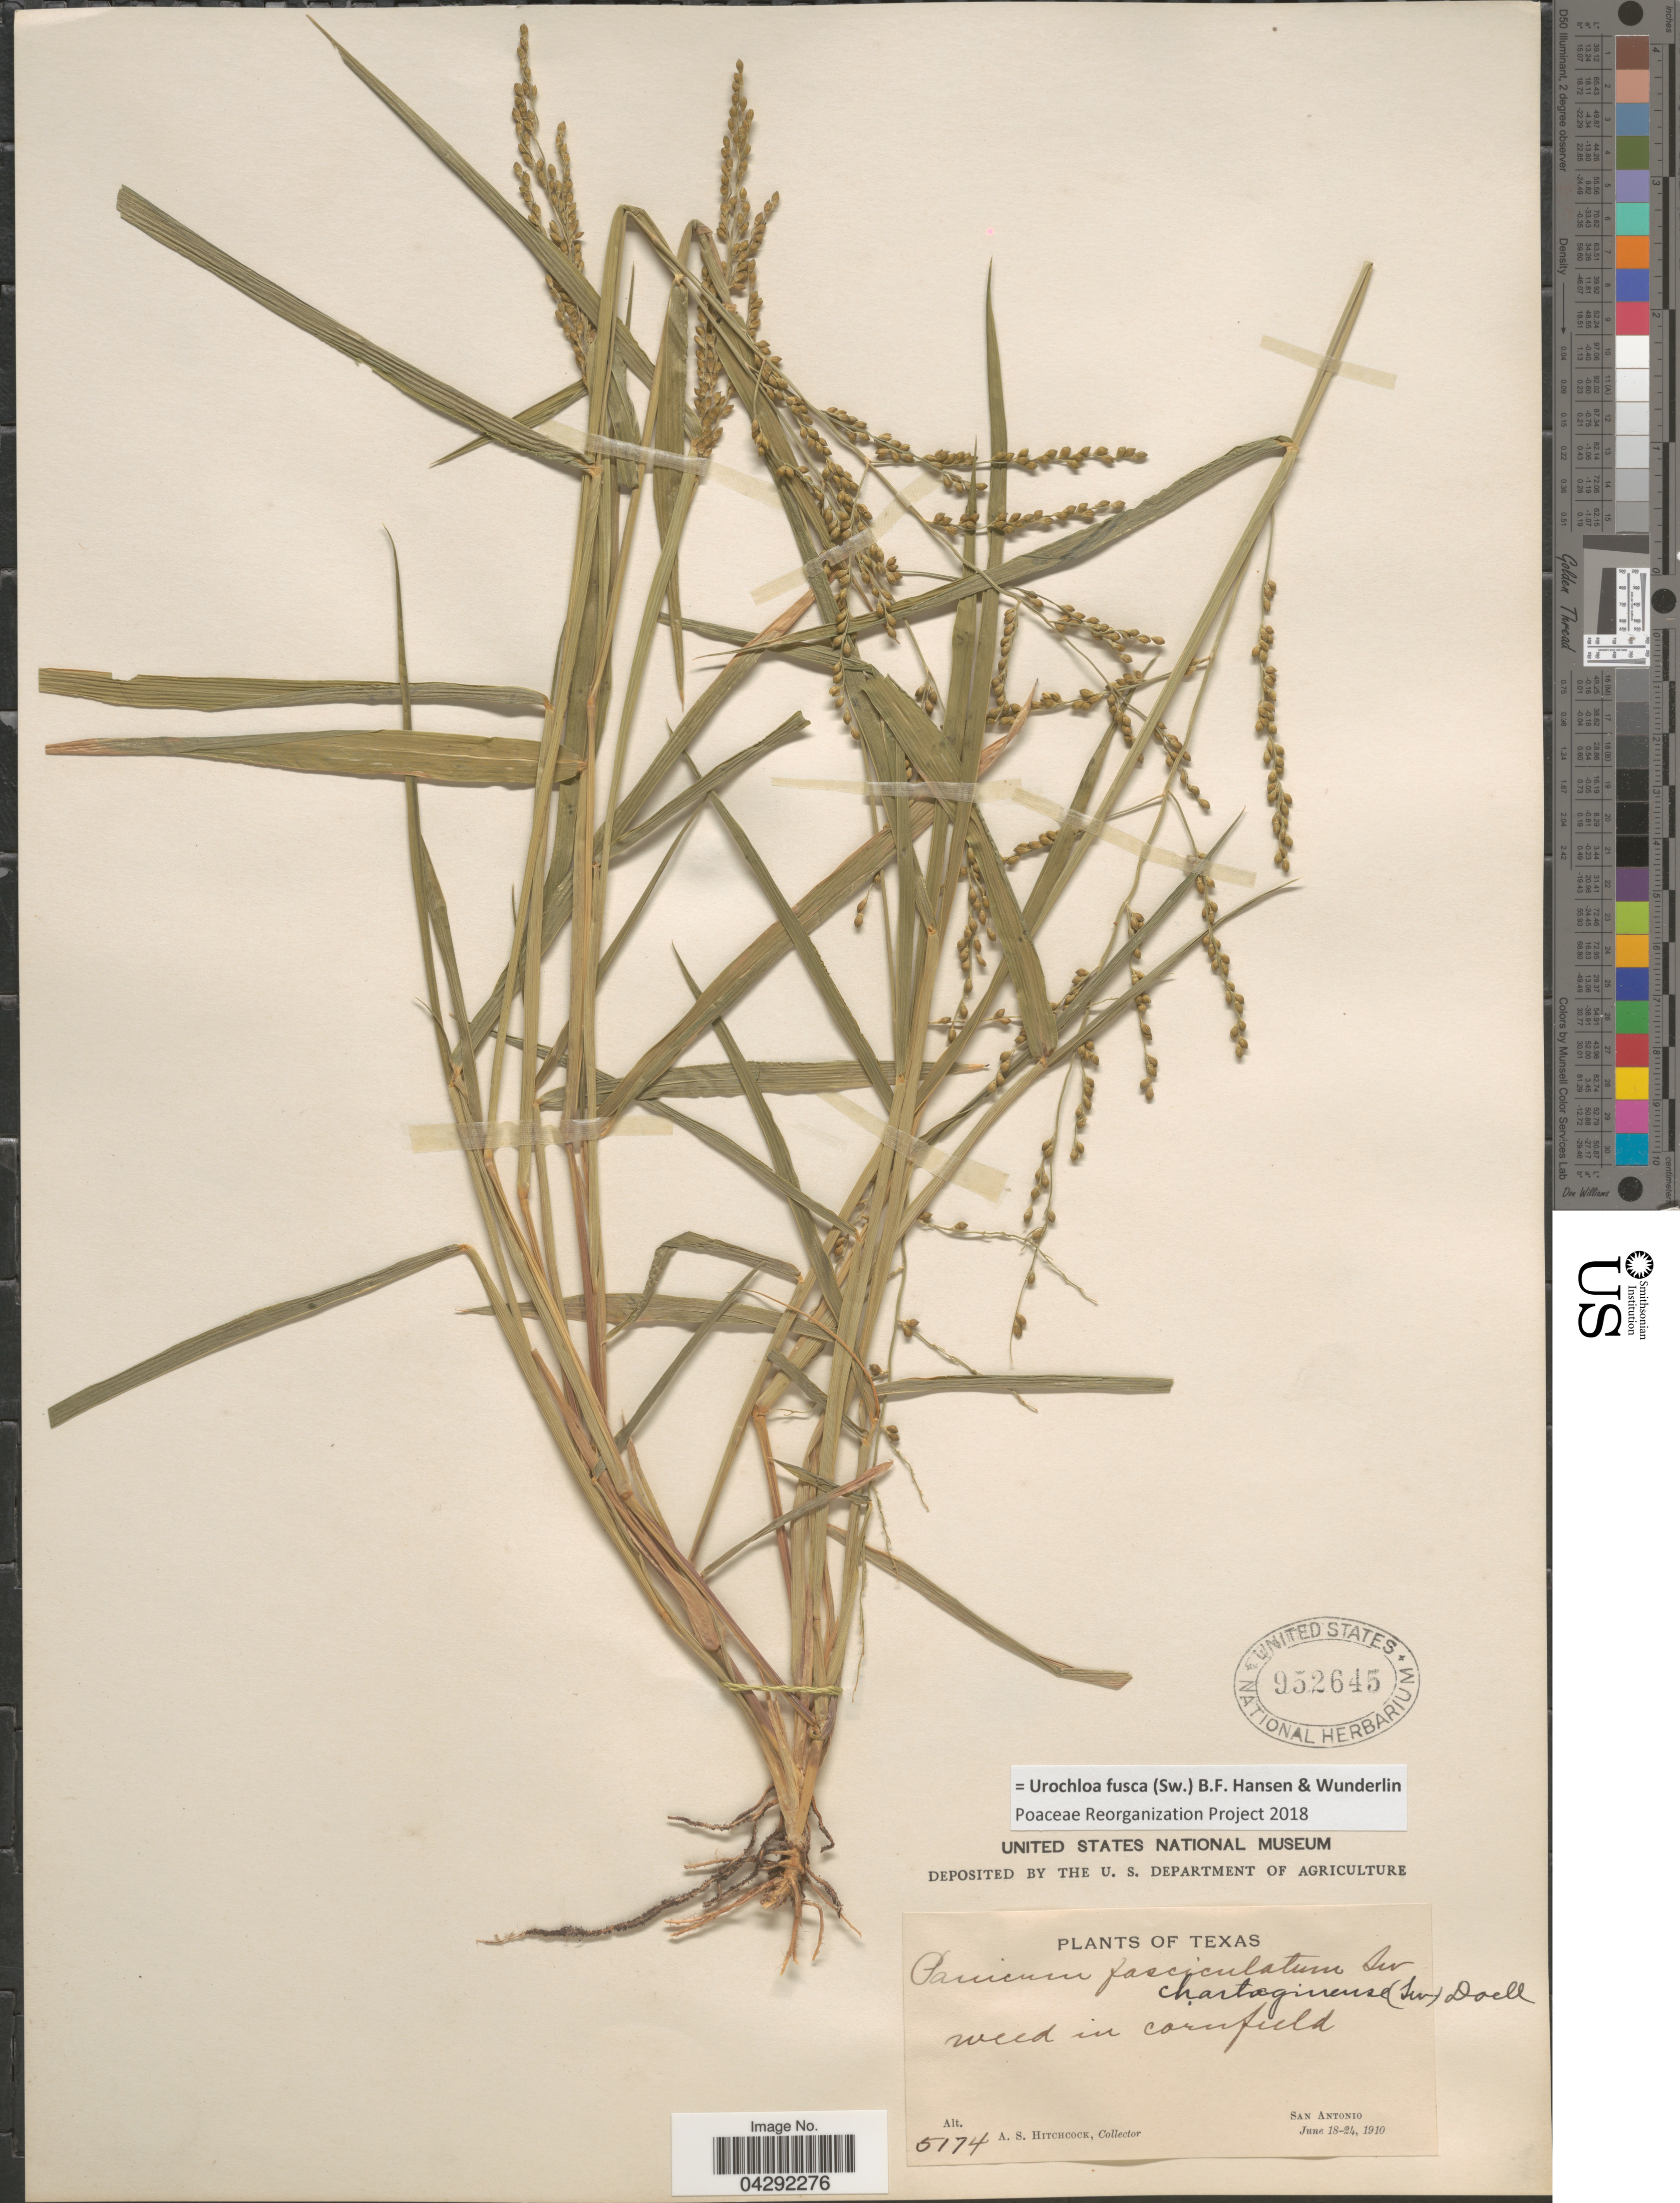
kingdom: Plantae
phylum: Tracheophyta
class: Liliopsida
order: Poales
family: Poaceae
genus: Urochloa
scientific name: Urochloa fusca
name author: (Sw.) B.F. Hansen & Wunderlin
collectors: A. S. Hitchcock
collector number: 5174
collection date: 1910-06-18/1910-06-24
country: United States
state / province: Texas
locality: San Antonio.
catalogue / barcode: US 952645